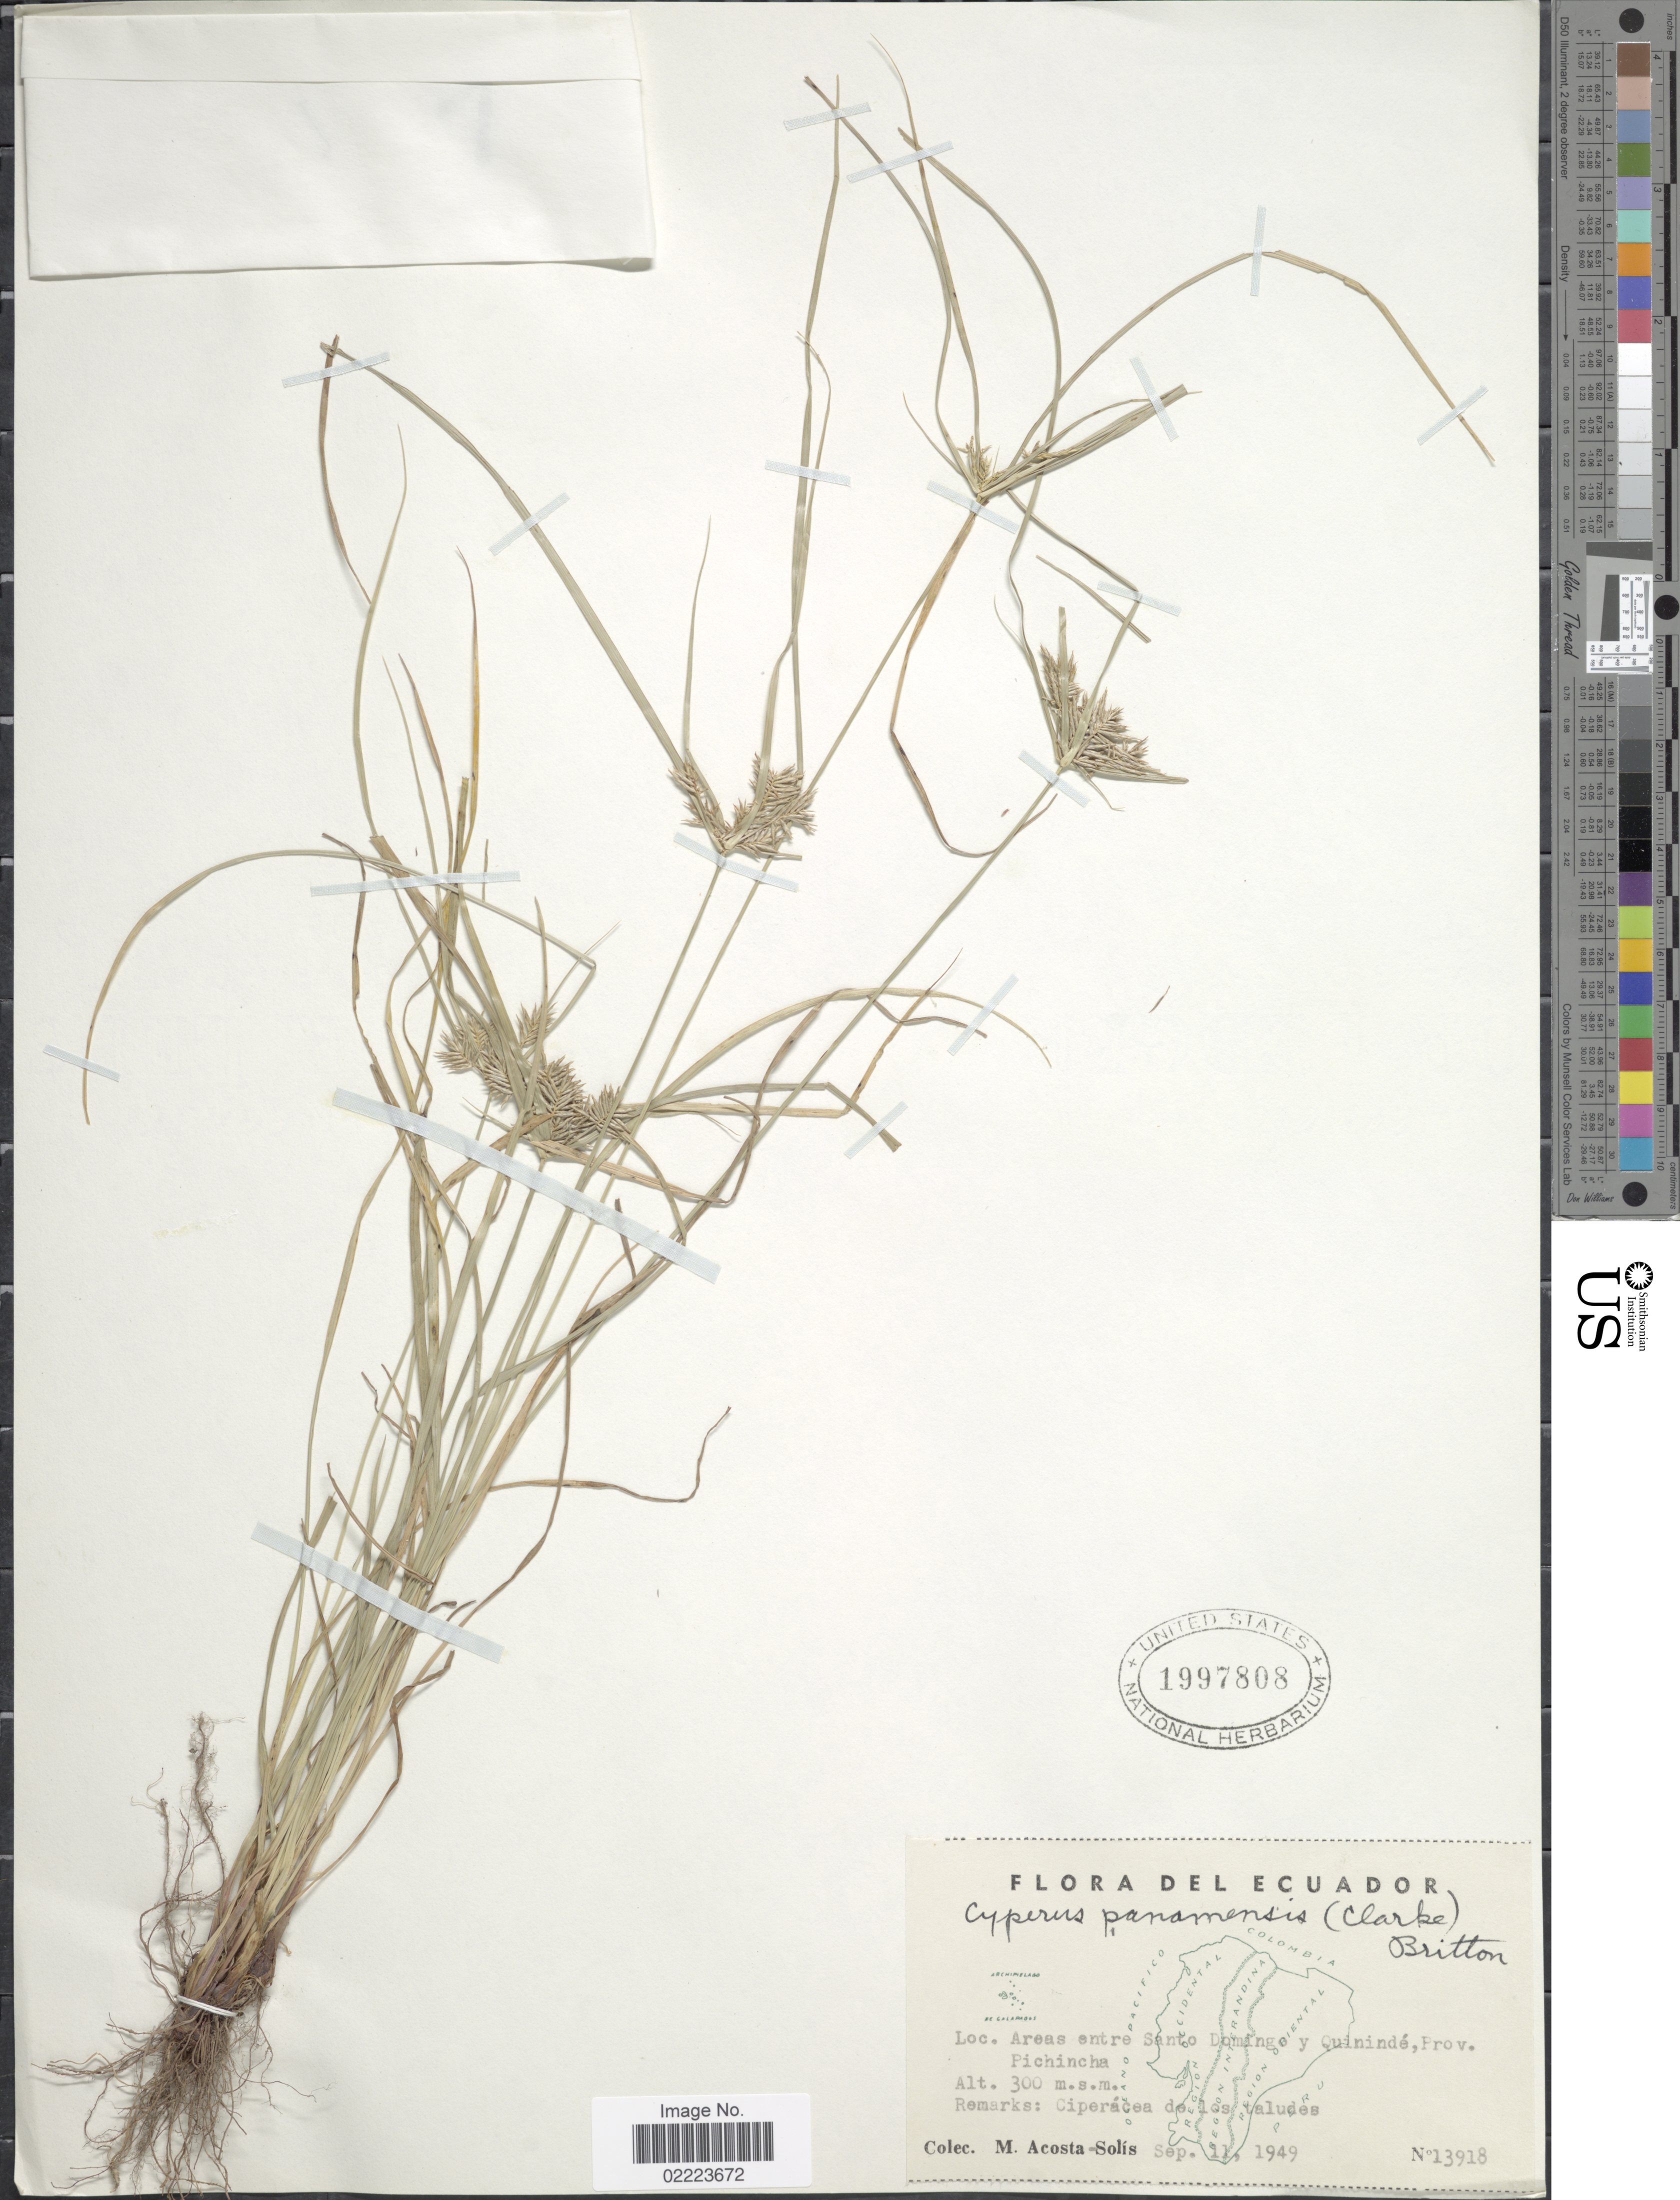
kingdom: Plantae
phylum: Tracheophyta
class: Liliopsida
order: Poales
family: Cyperaceae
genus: Cyperus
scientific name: Cyperus panamensis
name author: (C.B. Clarke) Britton ex Standl.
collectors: M. Acosta Solis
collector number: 13918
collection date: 1949-09-11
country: Ecuador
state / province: Pichincha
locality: Areas entre Santo Domingo y Quininde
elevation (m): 300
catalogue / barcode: US 1997808